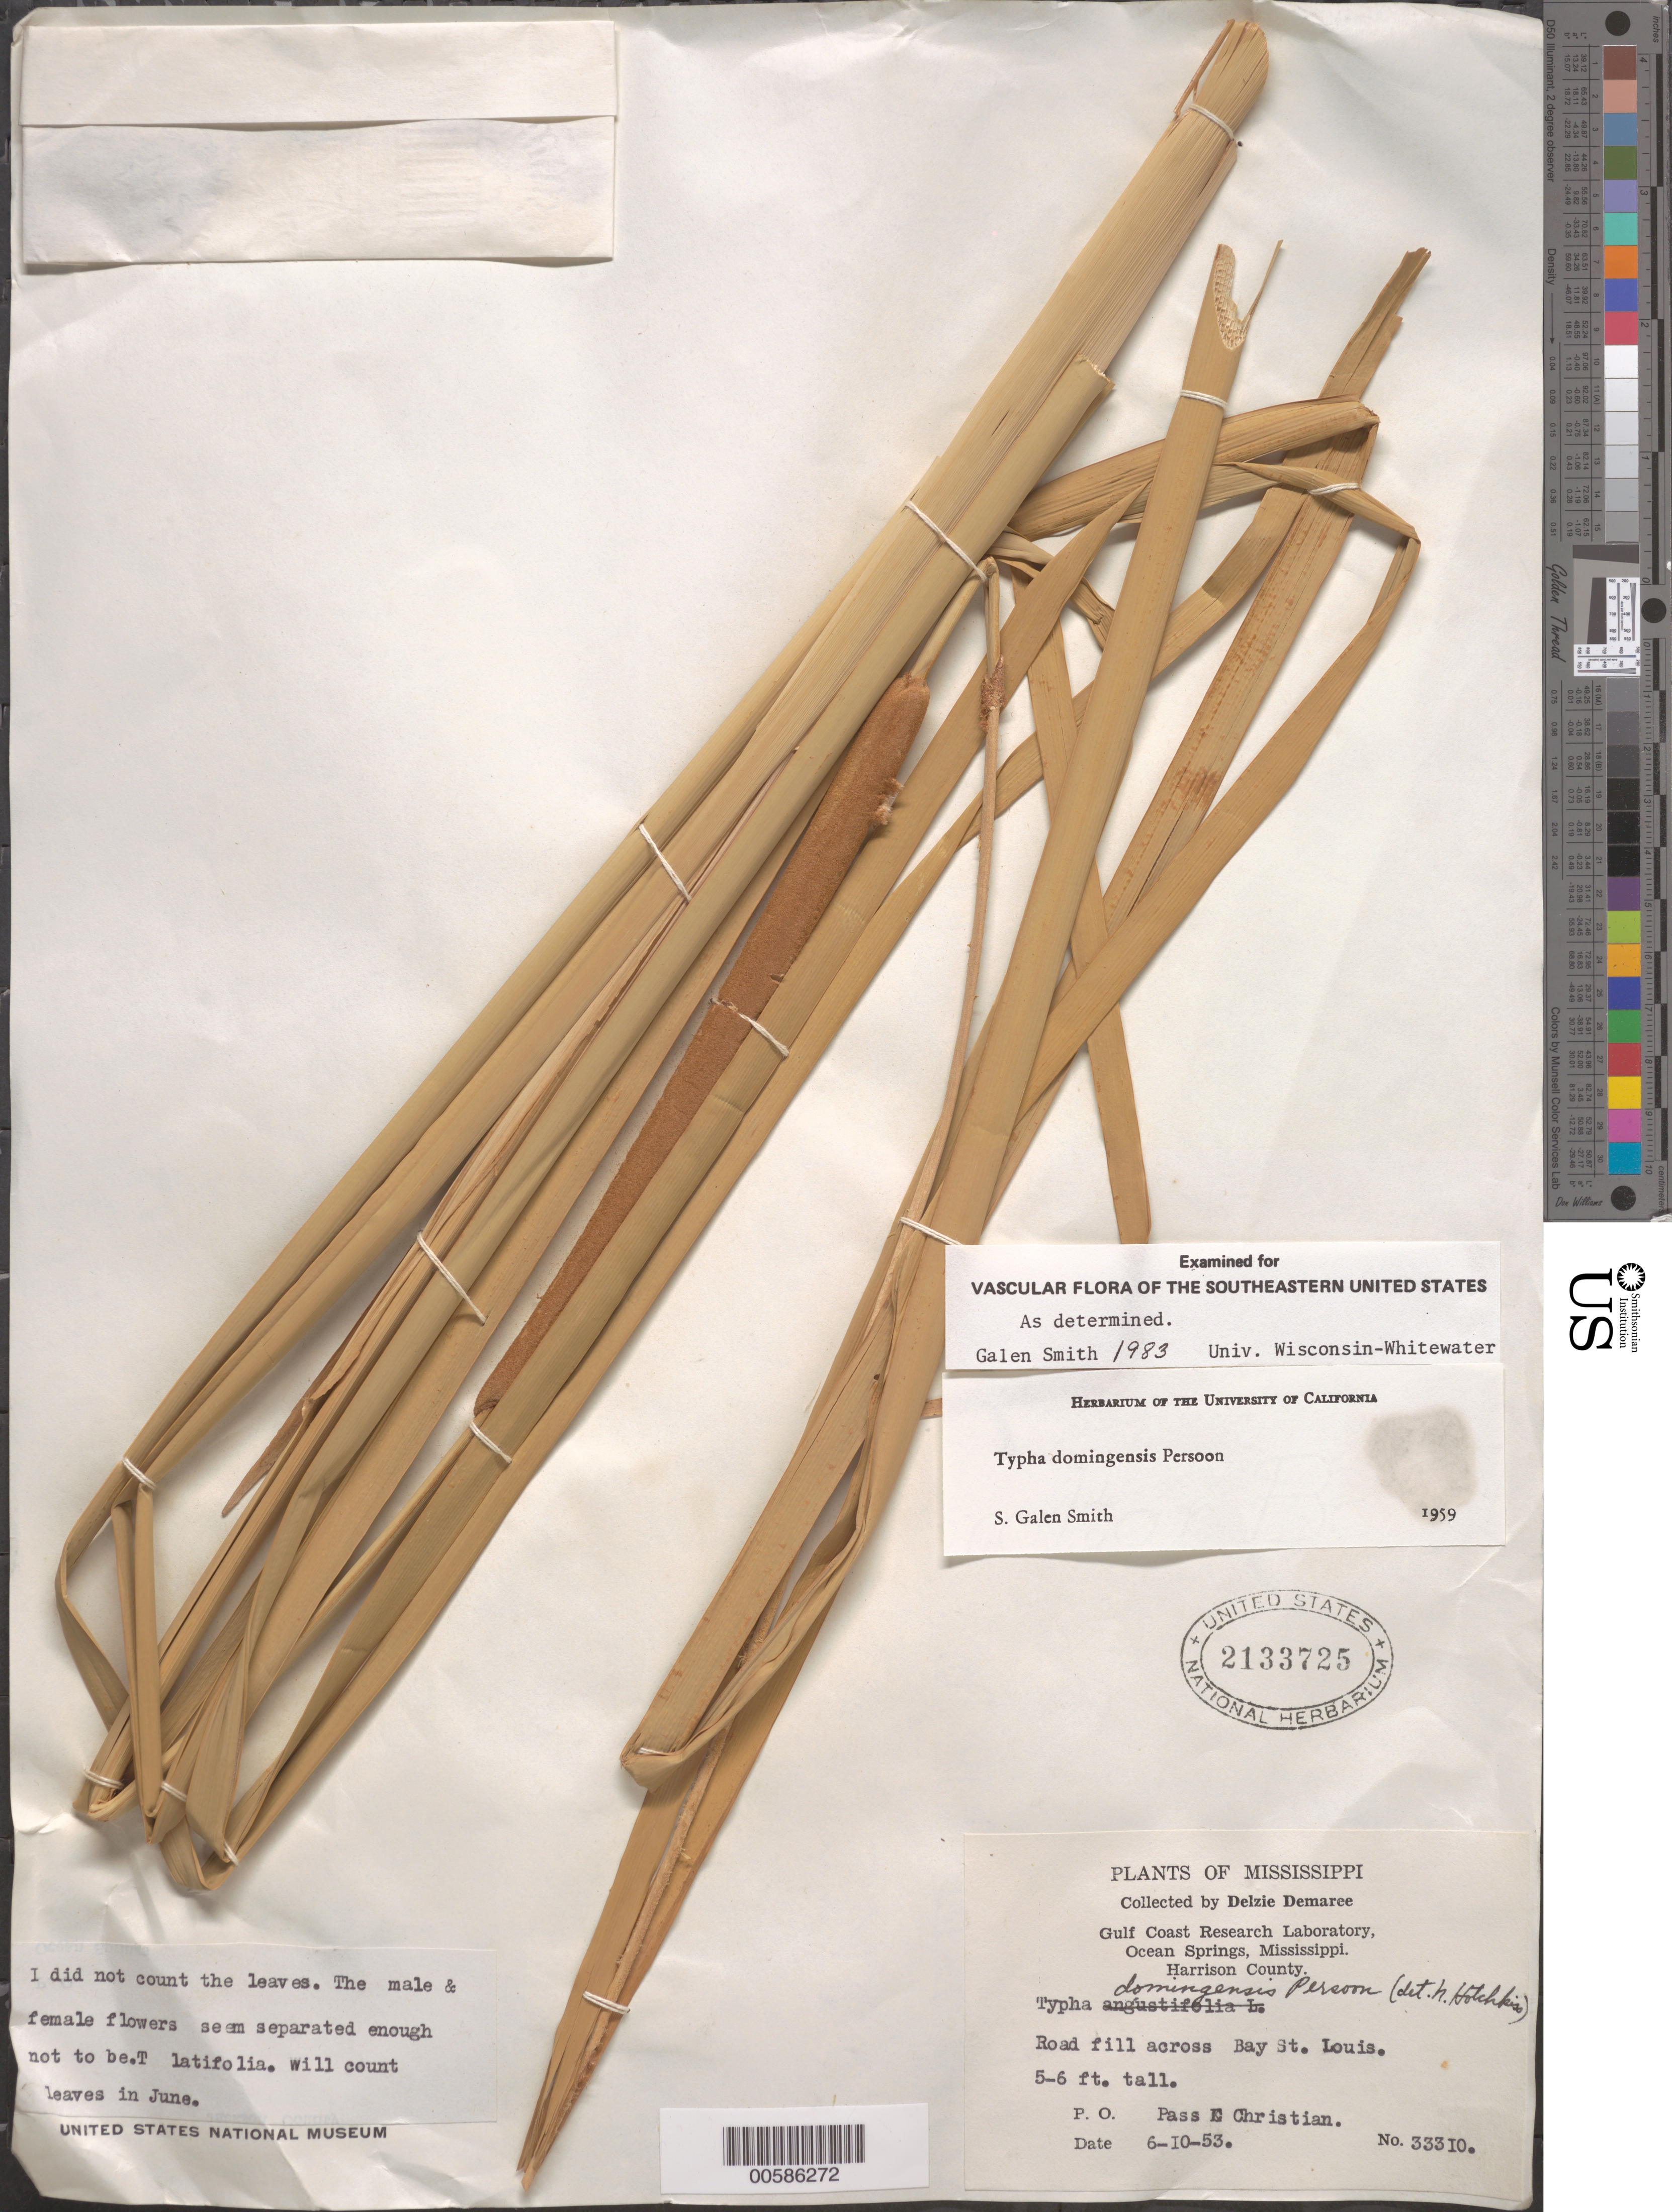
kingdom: Plantae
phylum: Tracheophyta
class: Liliopsida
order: Poales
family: Typhaceae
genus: Typha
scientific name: Typha domingensis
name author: Pers.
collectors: D. Demaree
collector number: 33310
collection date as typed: Transcribed d/m/y: 6/10/53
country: United States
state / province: Mississippi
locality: Gulf Coast Research Laboratory. [unsure placement] Ocean Springs. Harrison County. Road fill across Bay St. Louis. P. O. Pass E Christian.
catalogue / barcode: US 2133725